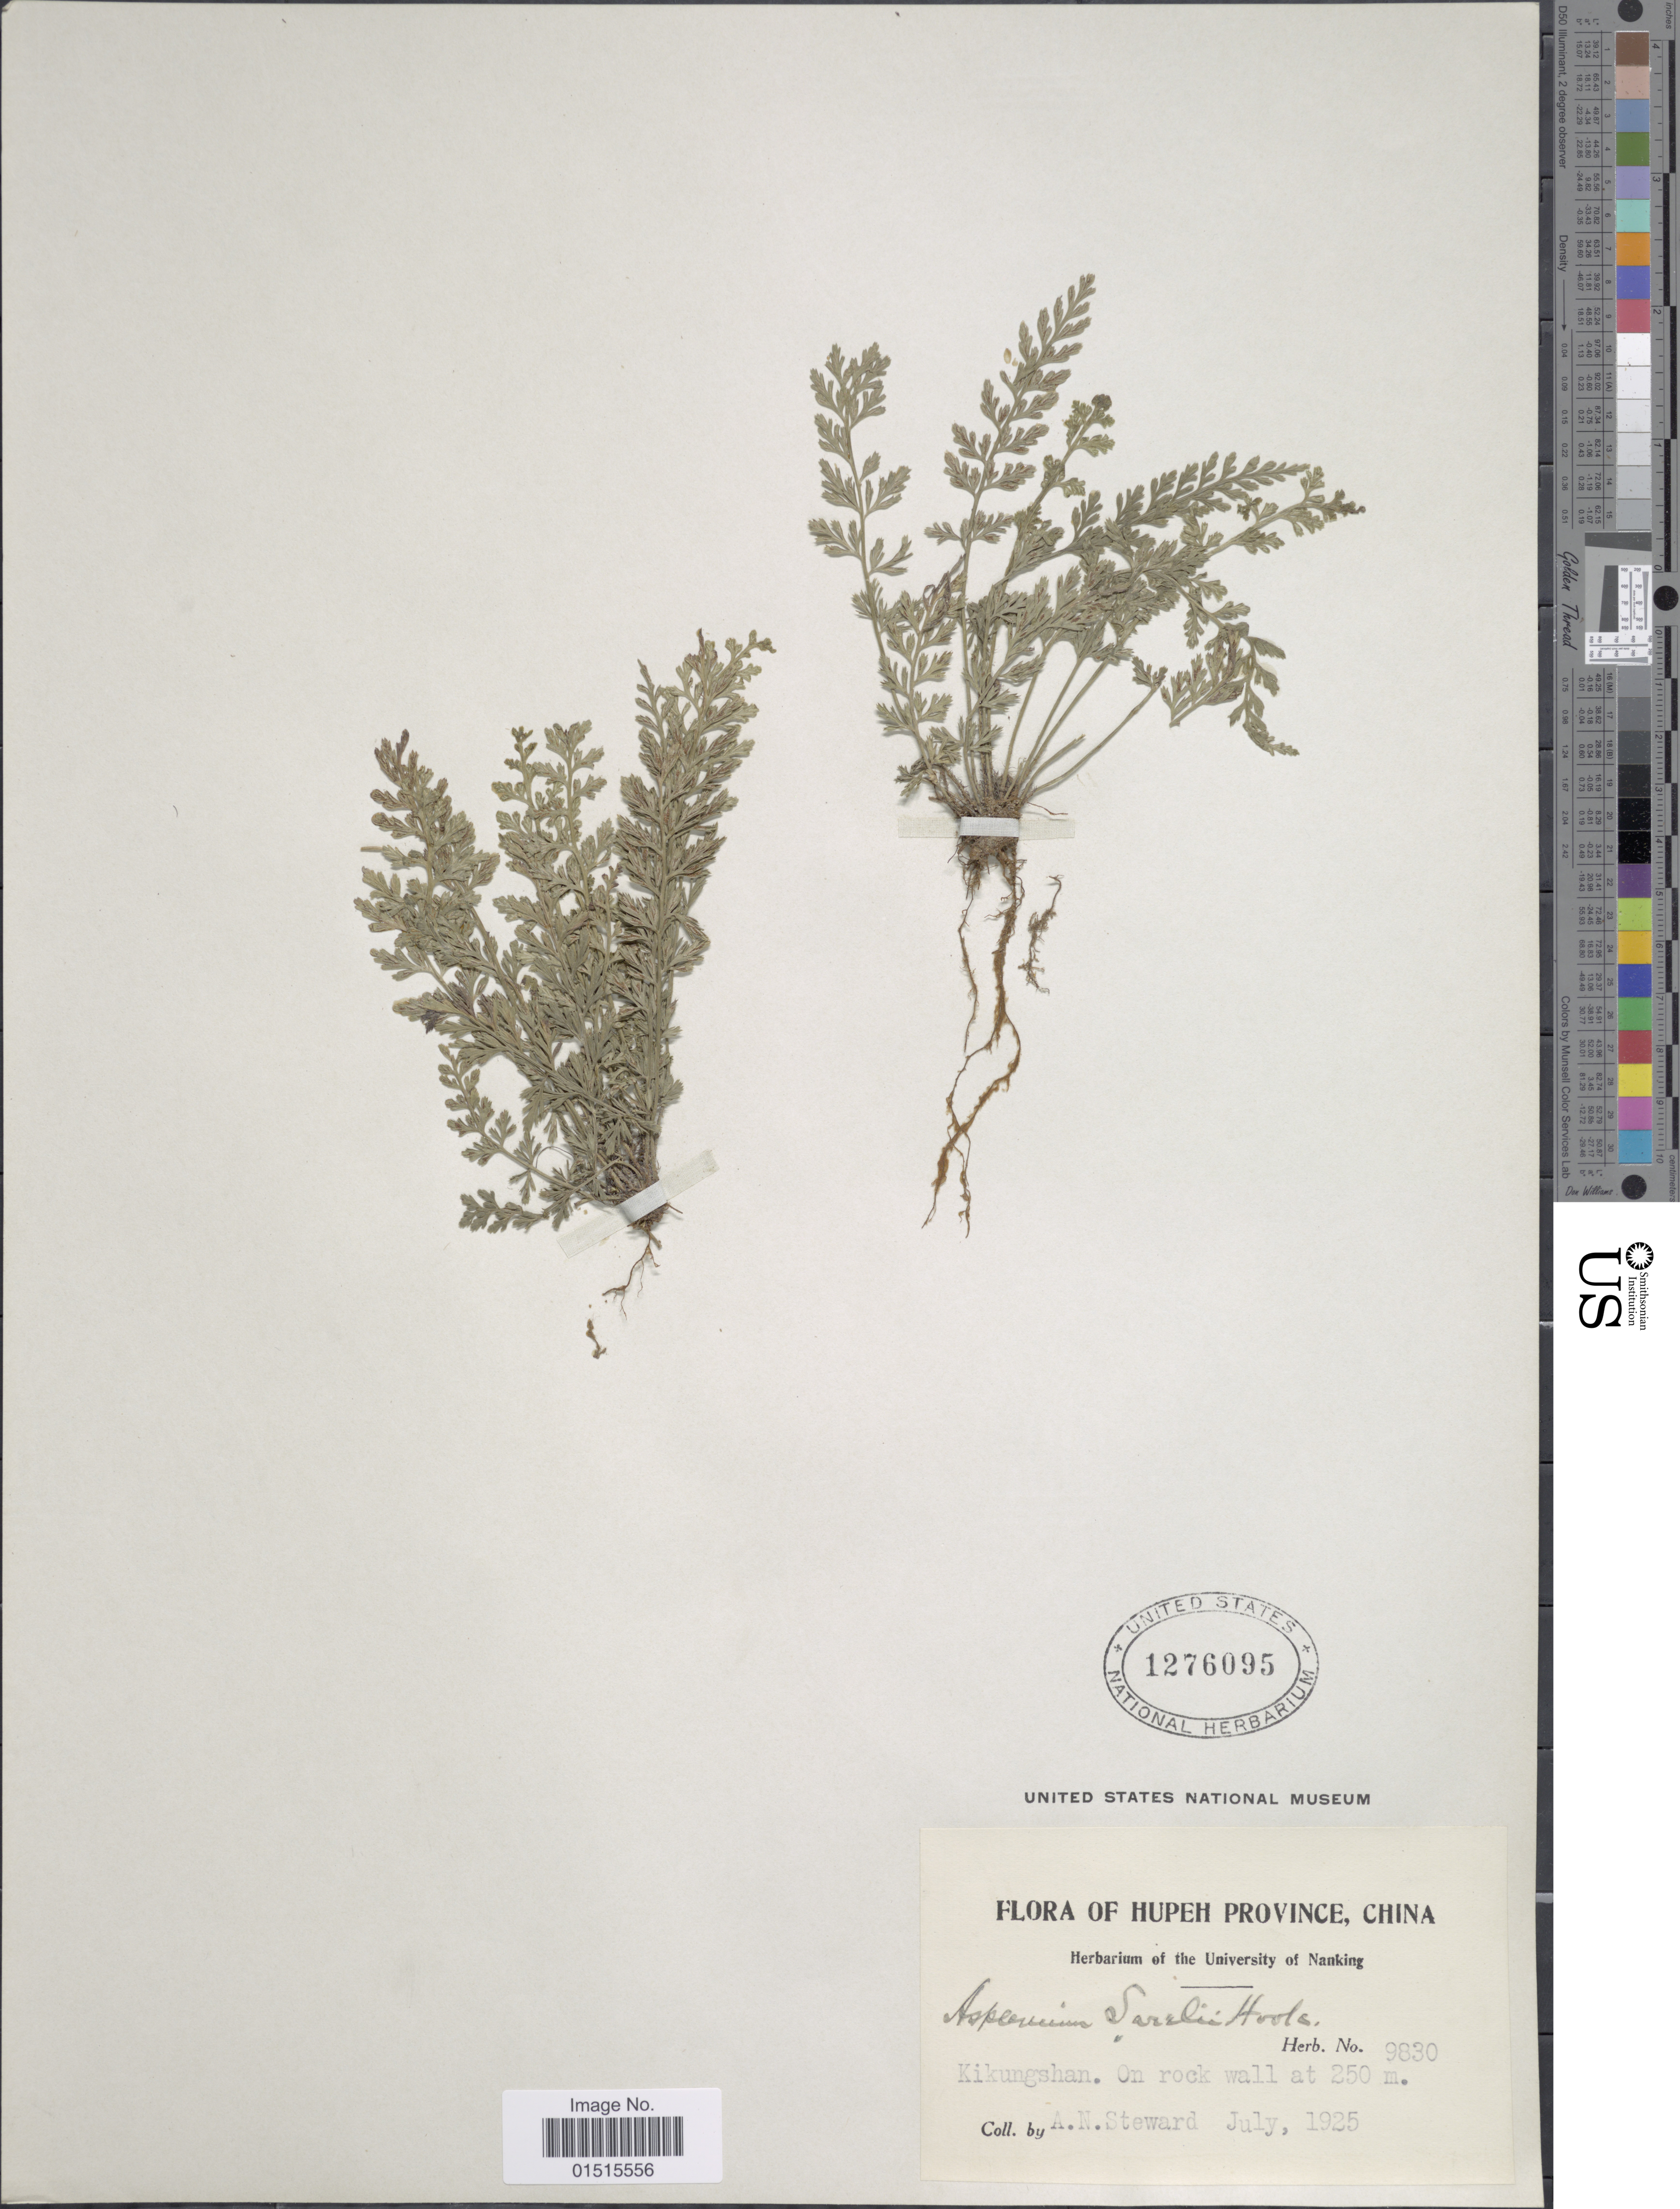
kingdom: Plantae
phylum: Tracheophyta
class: Polypodiopsida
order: Polypodiales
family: Aspleniaceae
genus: Asplenium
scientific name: Asplenium sarelii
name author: Hook.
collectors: A. N. Steward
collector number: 9830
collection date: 1925-07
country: China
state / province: Hubei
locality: Hupeh Province, Kikungshan. On rock wall at 250 m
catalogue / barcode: US 1276095